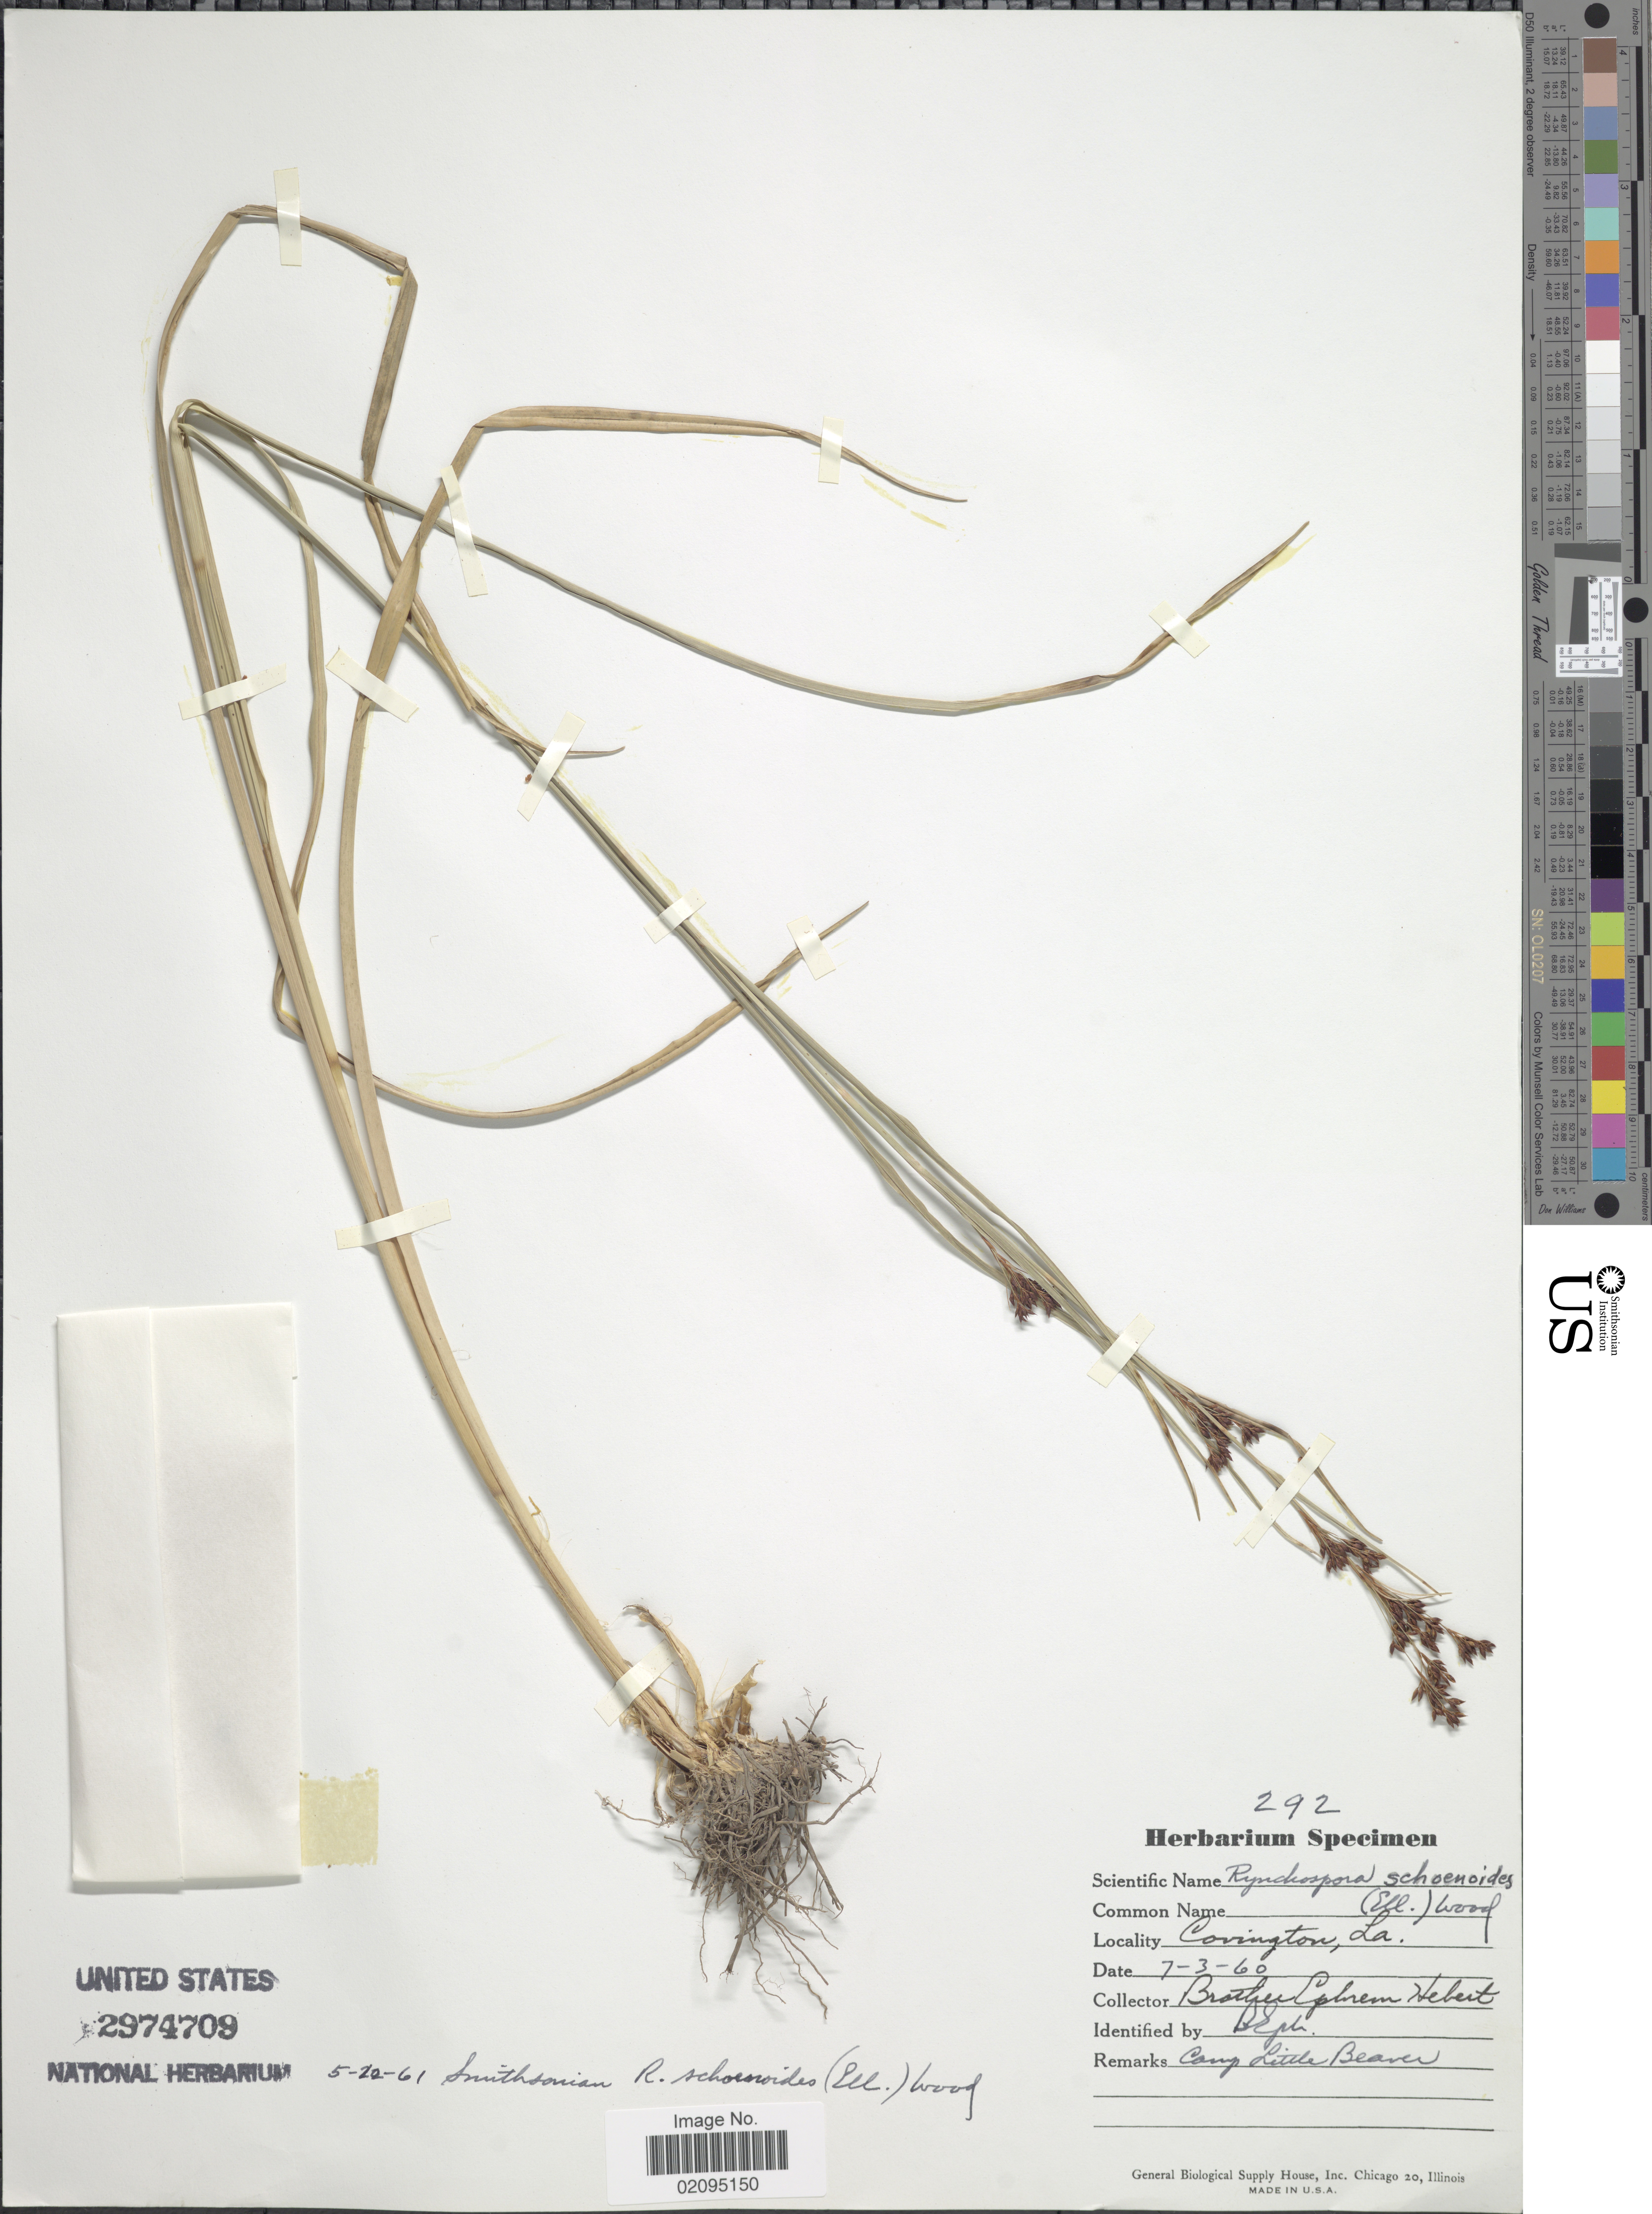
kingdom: Plantae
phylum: Tracheophyta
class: Liliopsida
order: Poales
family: Cyperaceae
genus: Rhynchospora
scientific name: Rhynchospora elliottii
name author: A. Dietr.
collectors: E. Hebert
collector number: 292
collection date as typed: Transcribed d/m/y: 3/7/60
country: United States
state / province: Louisiana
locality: Covington, Camp Little Beaver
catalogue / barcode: US 2974709